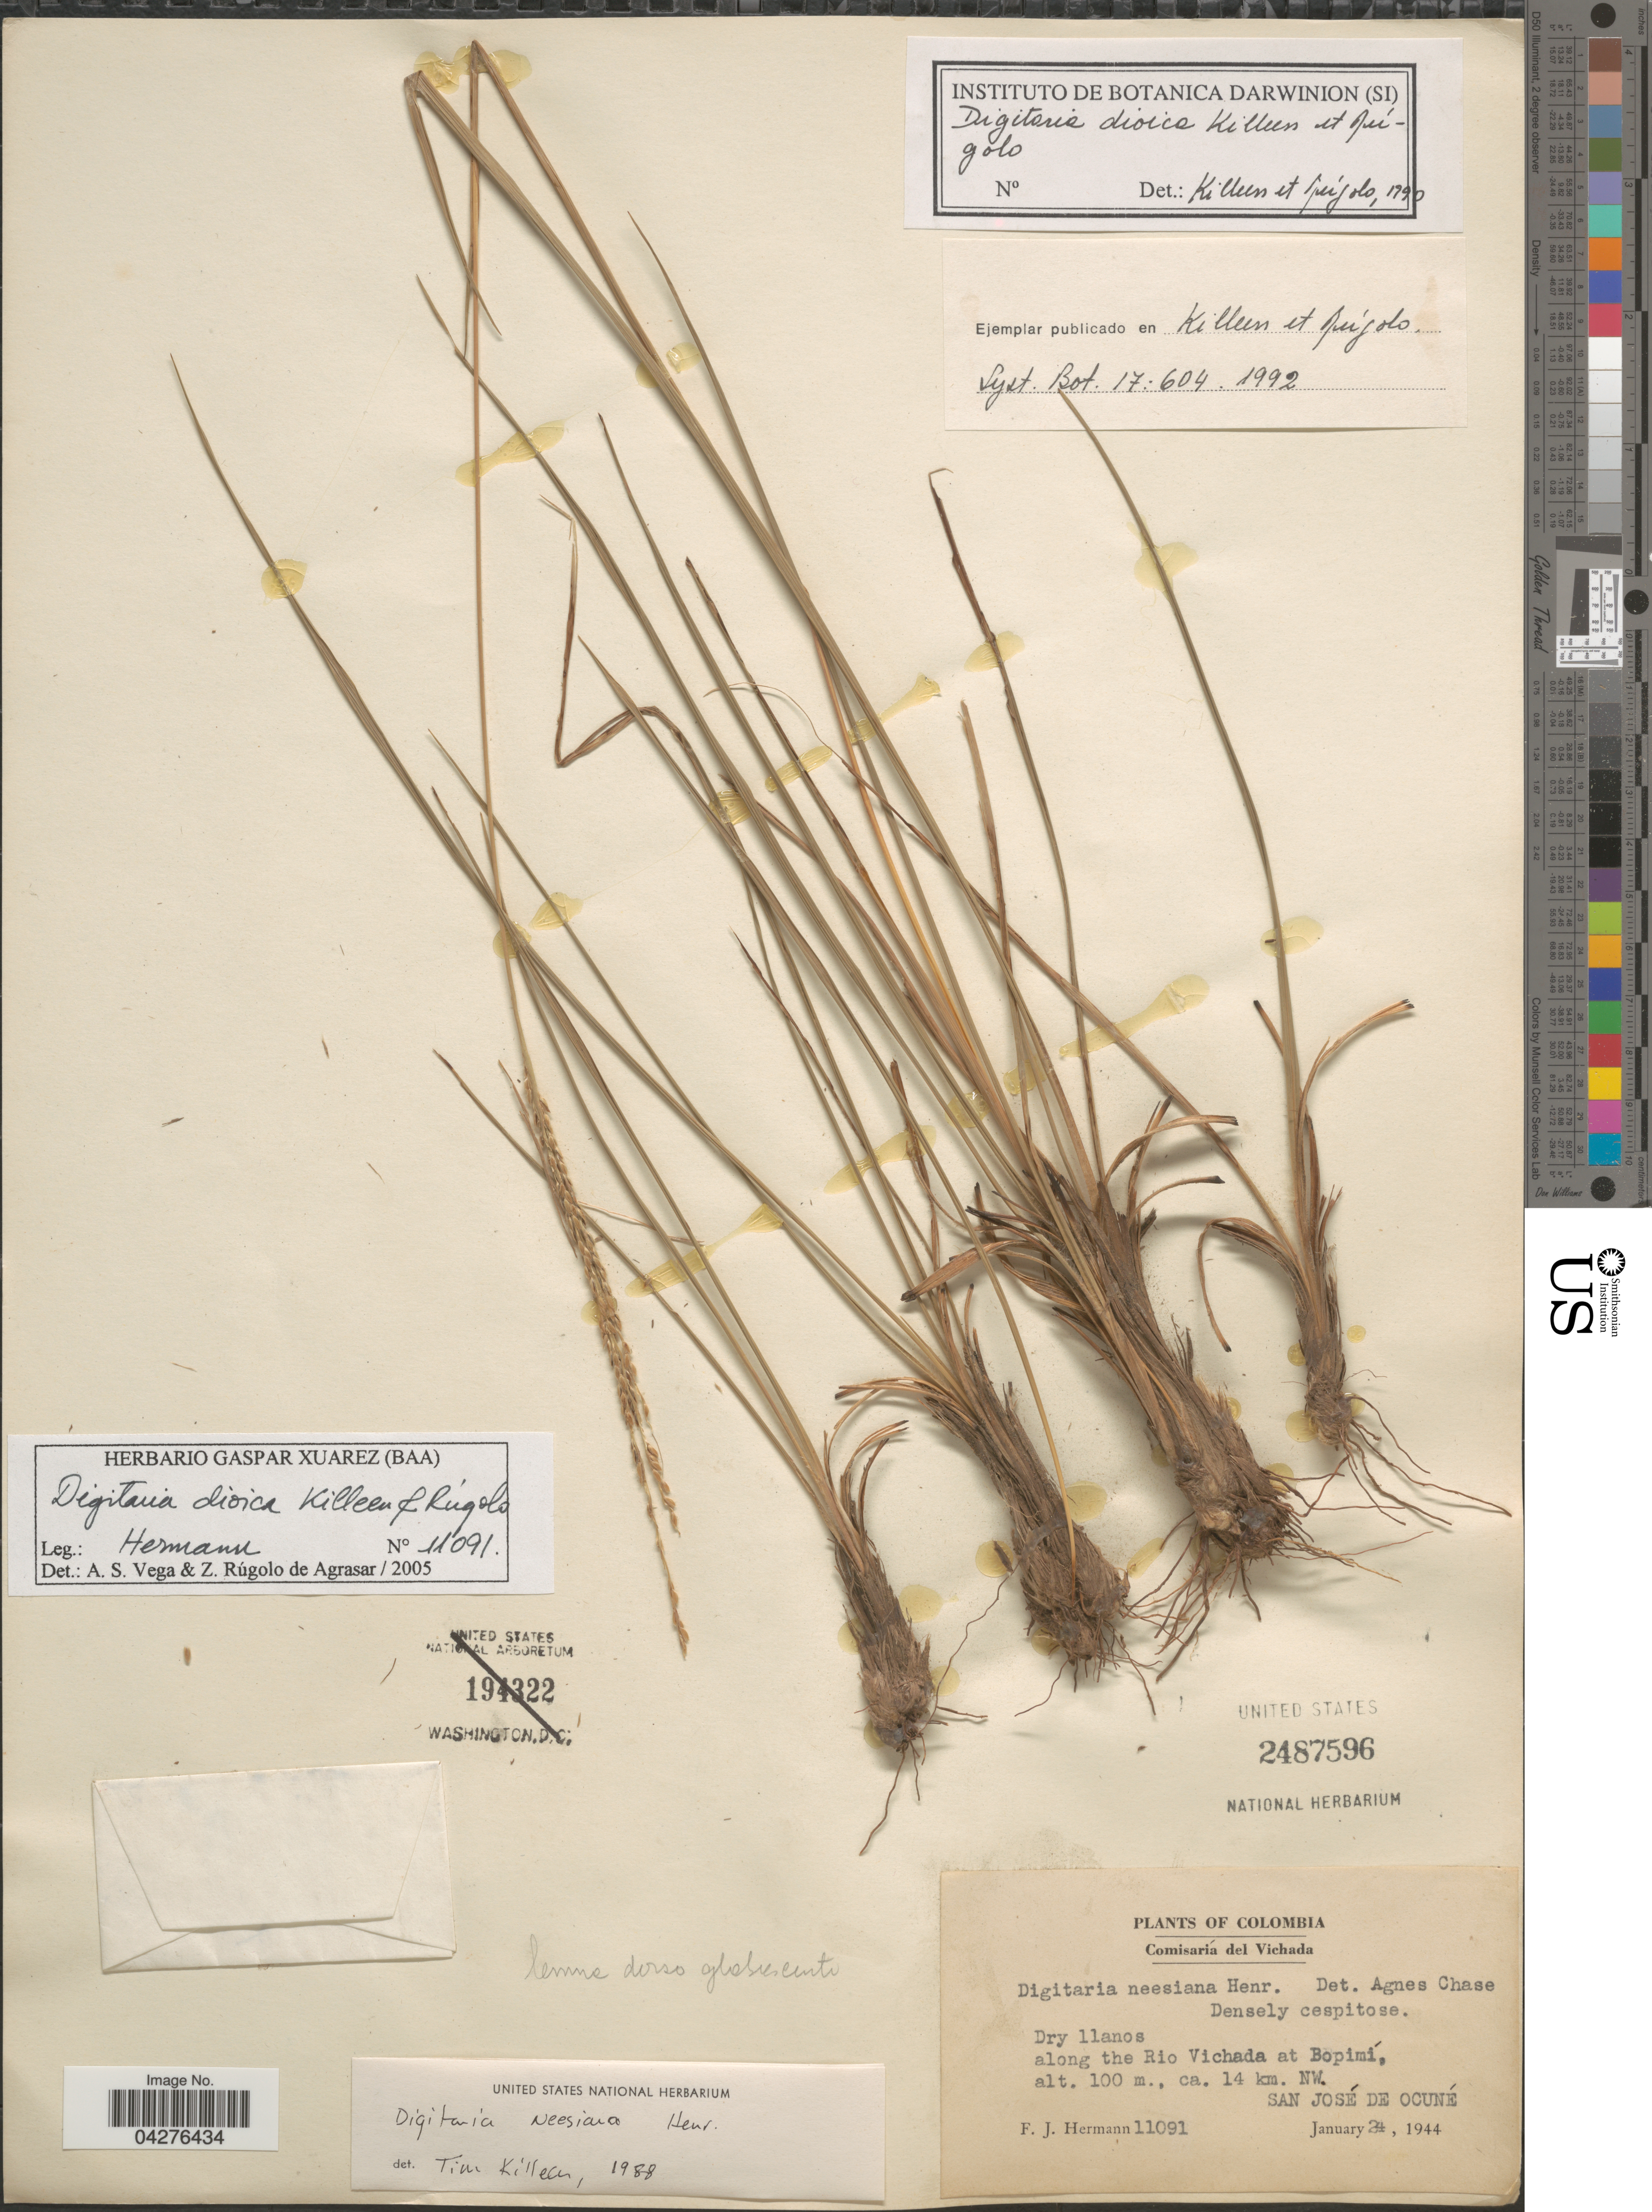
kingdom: Plantae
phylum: Tracheophyta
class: Liliopsida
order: Poales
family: Poaceae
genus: Digitaria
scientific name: Digitaria dioica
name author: T. Killeen & Rúgolo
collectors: F. J. Hermann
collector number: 11091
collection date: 1944-01-24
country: Colombia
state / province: Vichada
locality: Comisaría del Vichada. Dry llanos along the Rio Vichada at Bopimí, ca. 14 km. NW. San José de Ocuné.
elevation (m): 100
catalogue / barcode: US 2487596